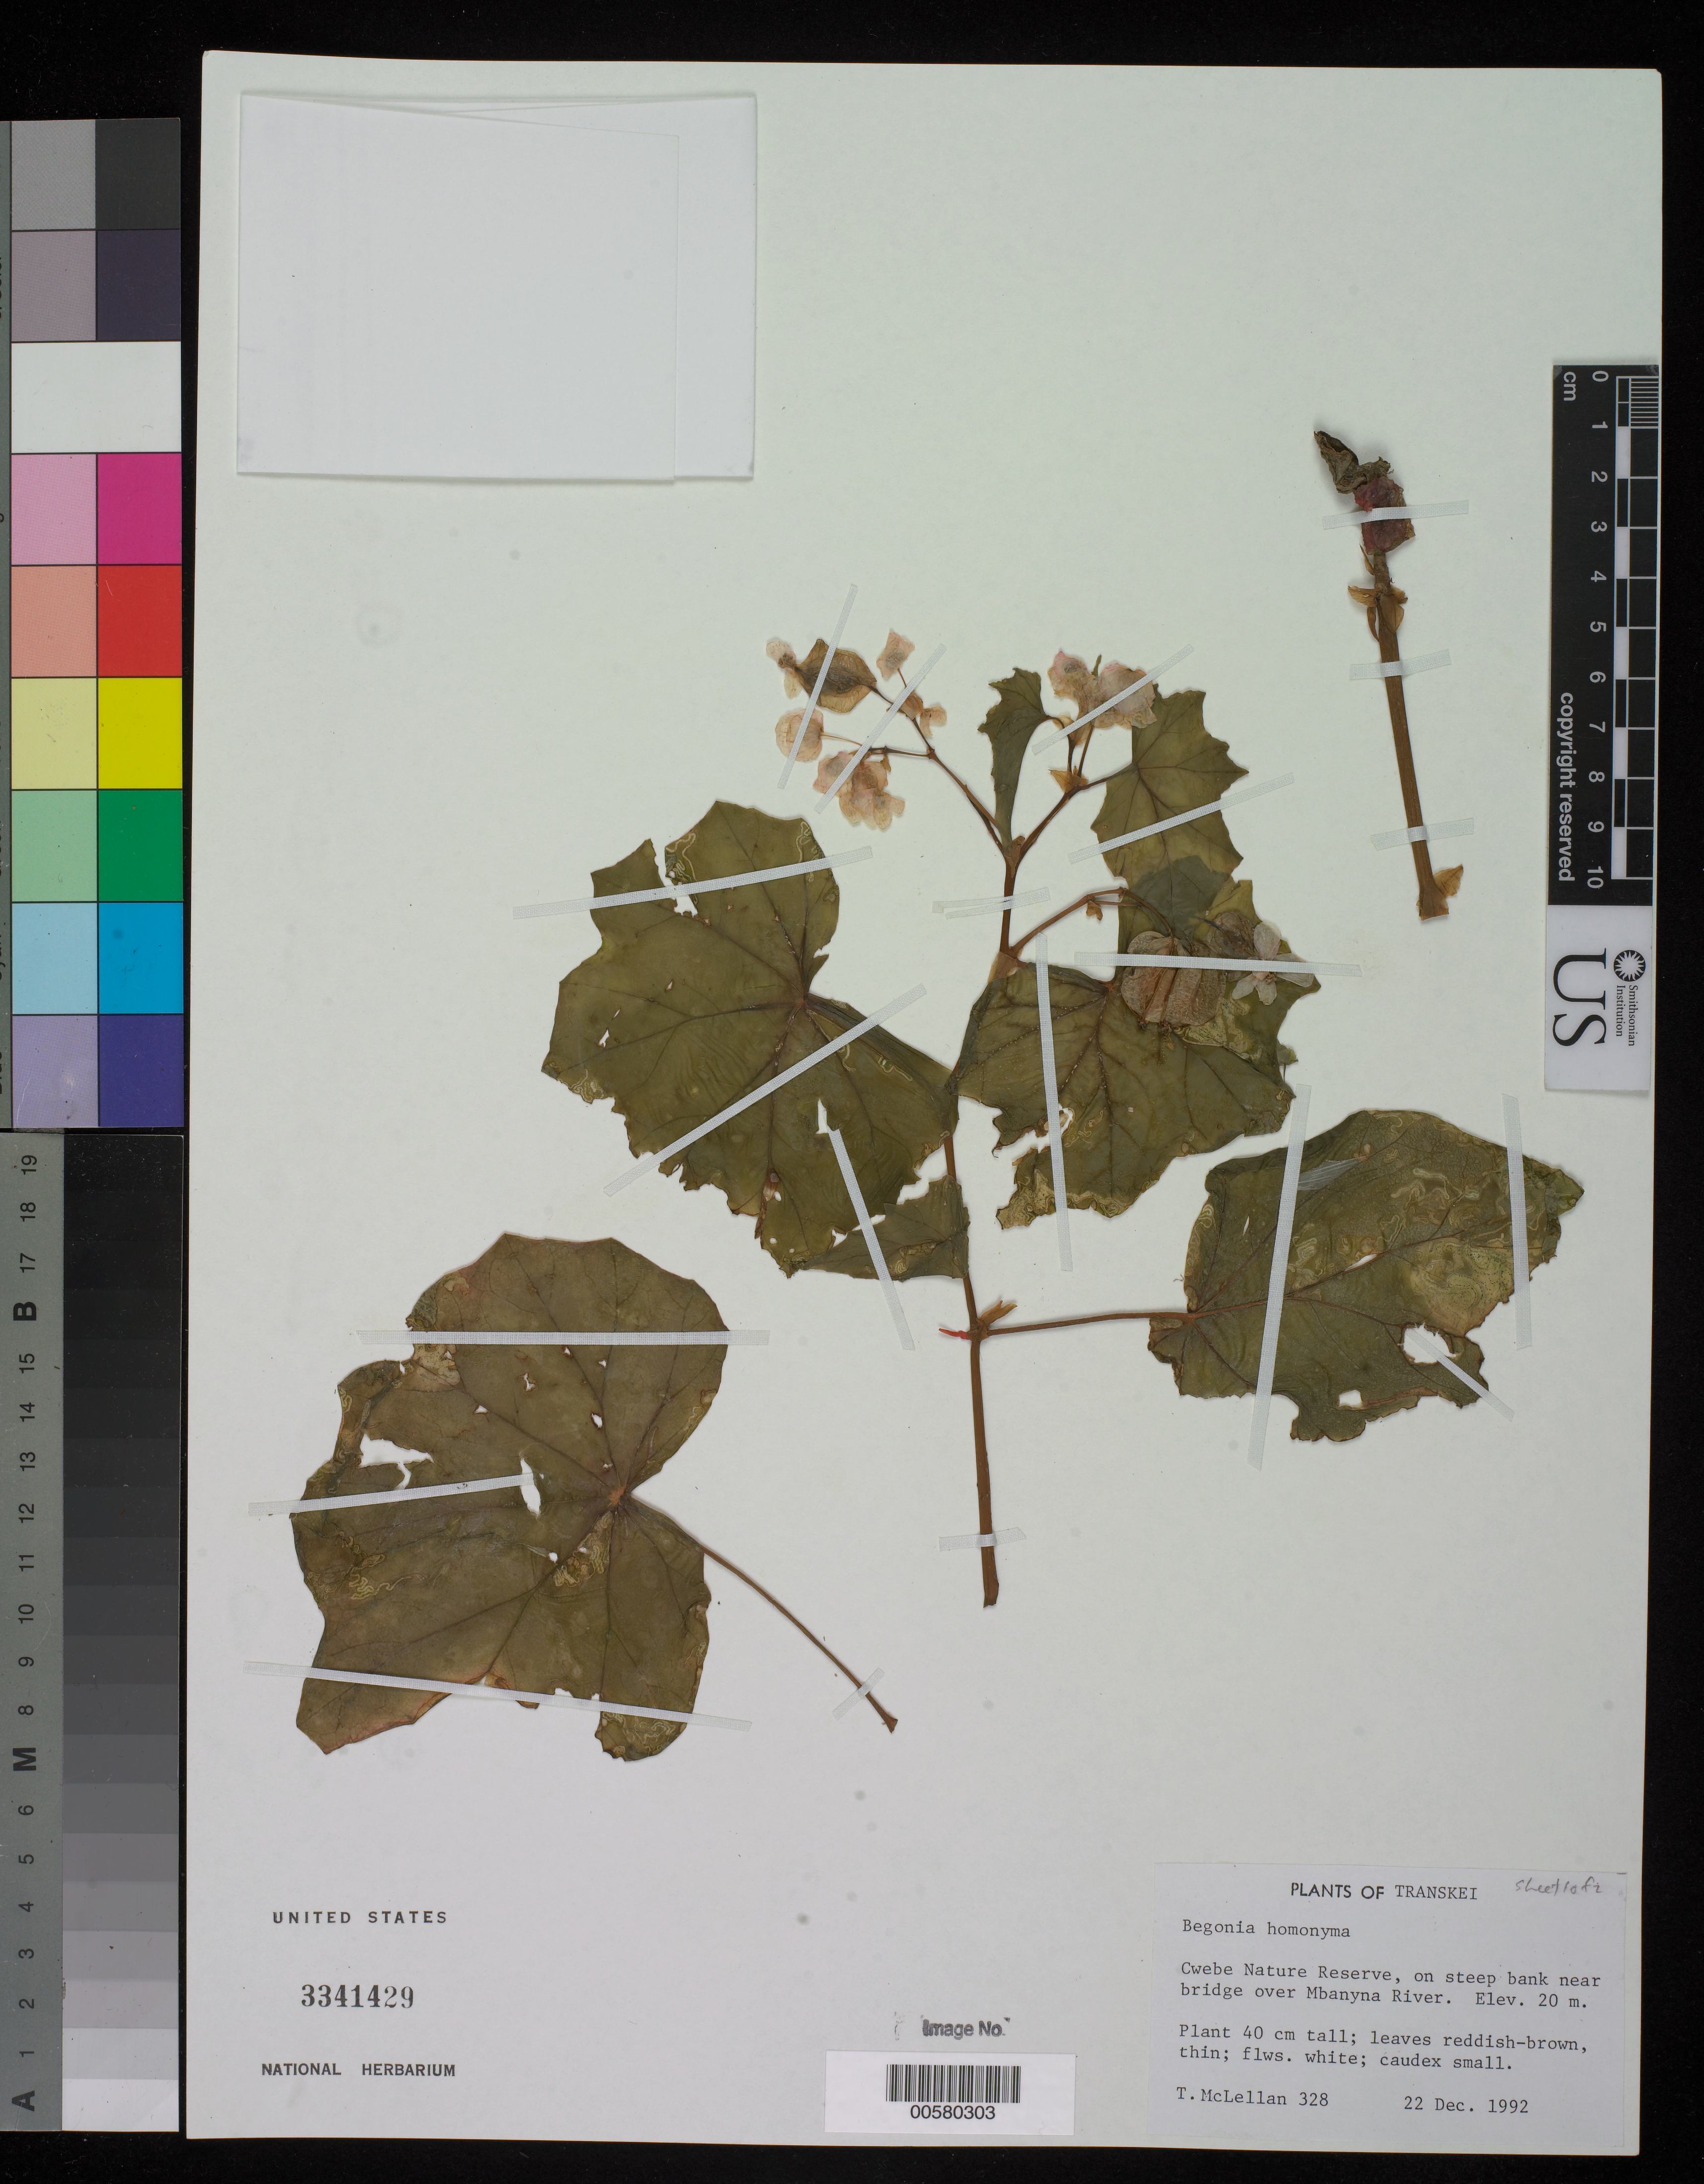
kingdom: Plantae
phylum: Tracheophyta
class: Magnoliopsida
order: Cucurbitales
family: Begoniaceae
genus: Begonia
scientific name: Begonia homonyma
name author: Steud.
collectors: T. Mclellan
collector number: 328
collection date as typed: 22 Dec 1992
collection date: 1992-12-22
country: South Africa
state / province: Eastern Cape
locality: Transkei, cwebe nature reserve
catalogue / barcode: US 3341429